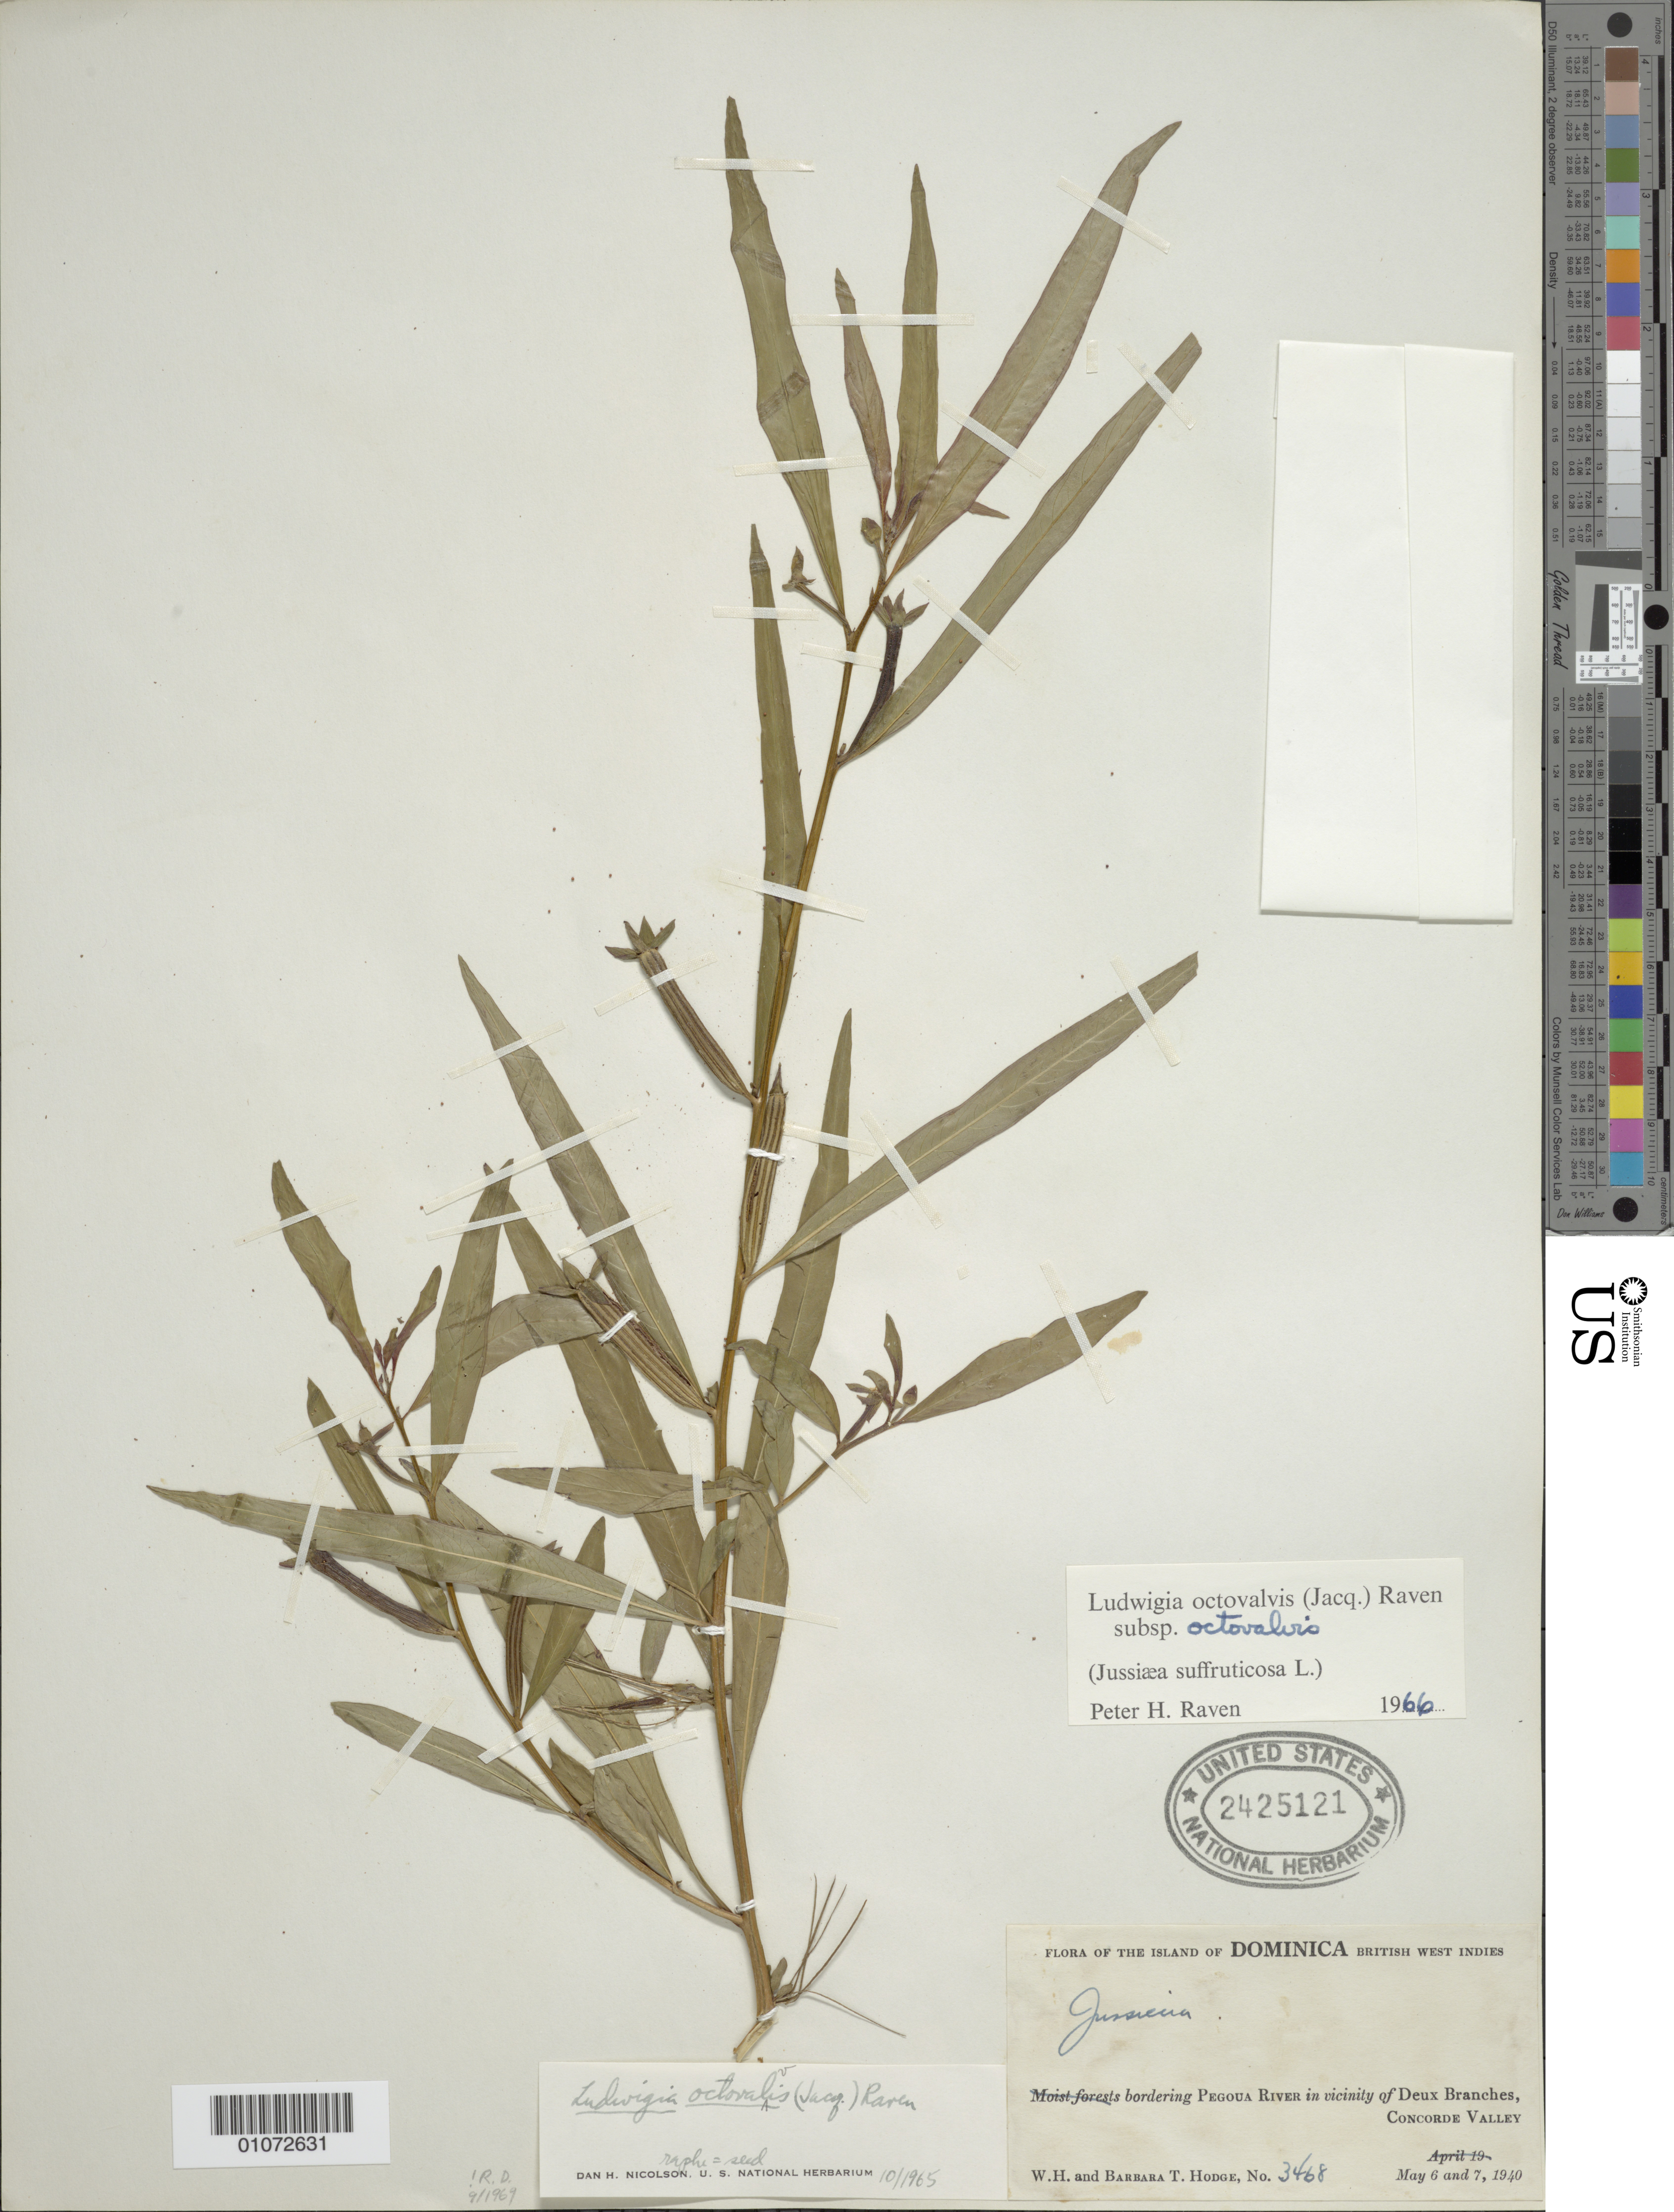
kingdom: Plantae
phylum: Tracheophyta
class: Magnoliopsida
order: Myrtales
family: Onagraceae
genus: Ludwigia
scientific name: Ludwigia octovalvis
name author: (Jacq.) P.H. Raven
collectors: W. Hodge & B. Hodge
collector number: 3468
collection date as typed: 06 May 1940 and 07 May 1940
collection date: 1940-05-06,1940-05-07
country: Dominica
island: Dominica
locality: Moist forests bordering Pegoua river in vicinity of Deux Branches, Concorde Valley.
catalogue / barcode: US 2425121